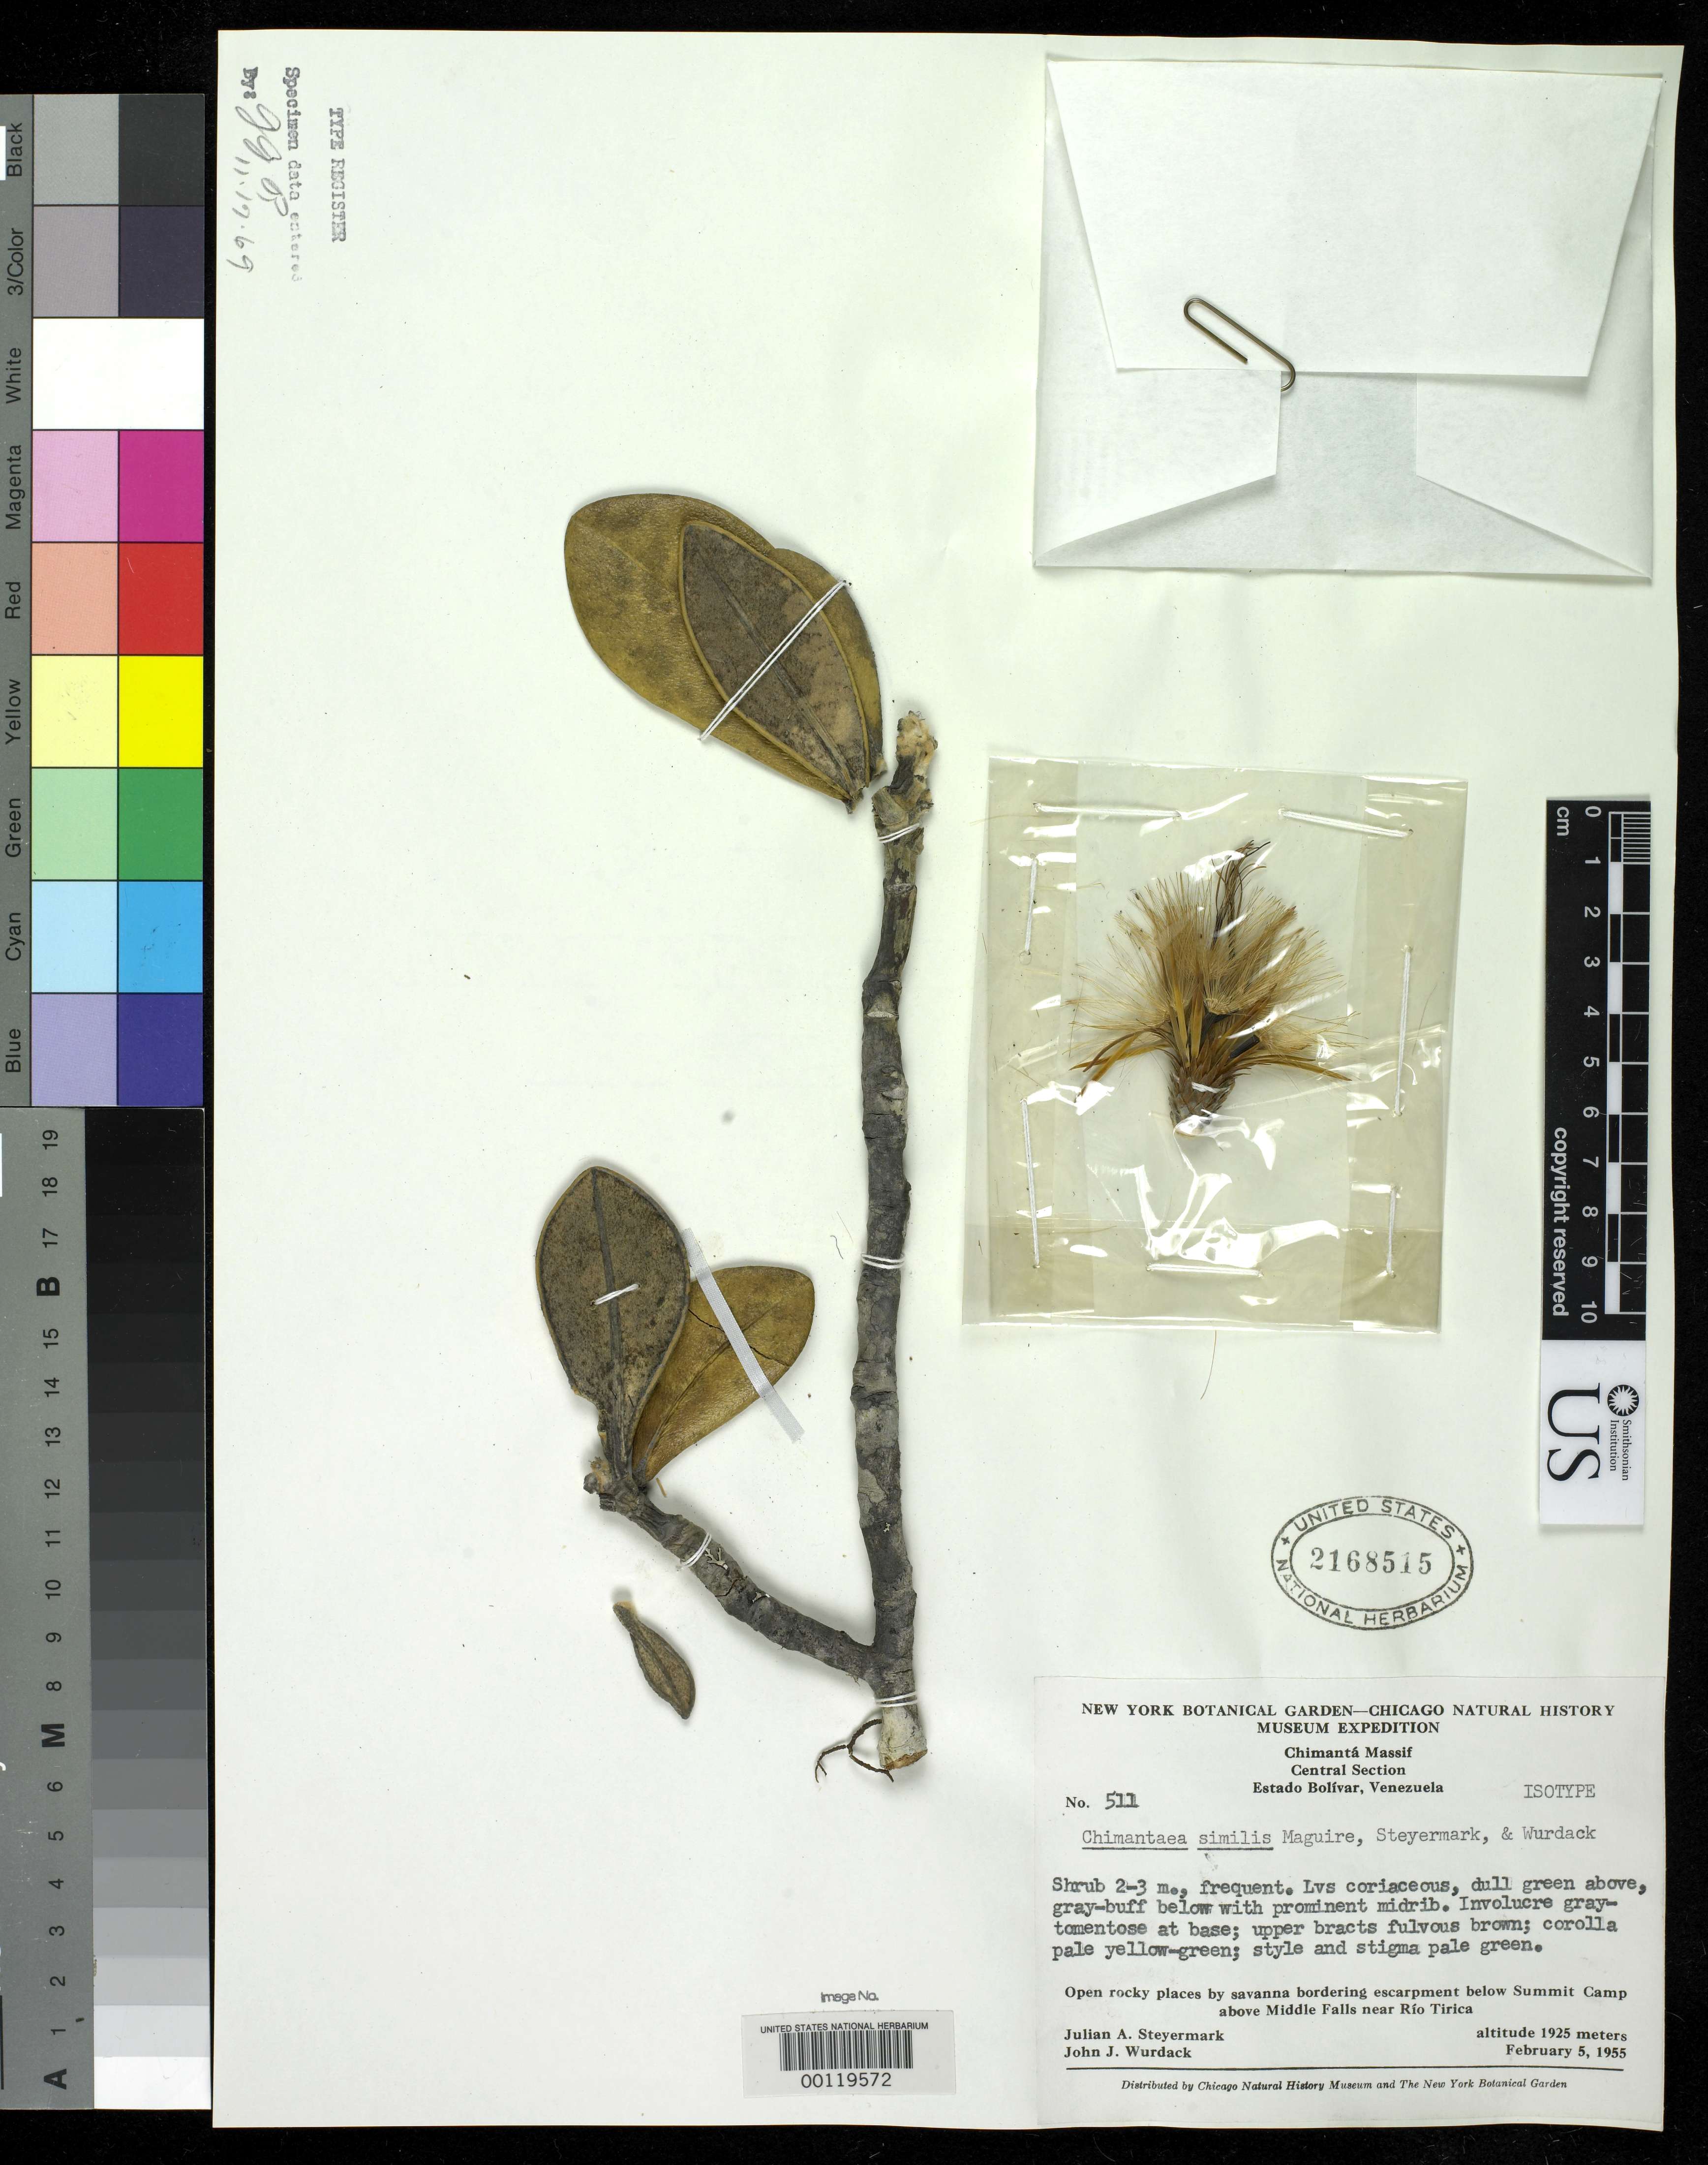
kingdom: Plantae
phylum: Tracheophyta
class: Magnoliopsida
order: Asterales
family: Asteraceae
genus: Chimantaea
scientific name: Chimantaea similis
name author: Maguire et al.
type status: Isotype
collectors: J. Steyermark & J. J. Wurdack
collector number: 511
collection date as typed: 05 Feb 1955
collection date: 1955-02-05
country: Venezuela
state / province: Bolivar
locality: Rio Tirica.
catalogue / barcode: US 2168515